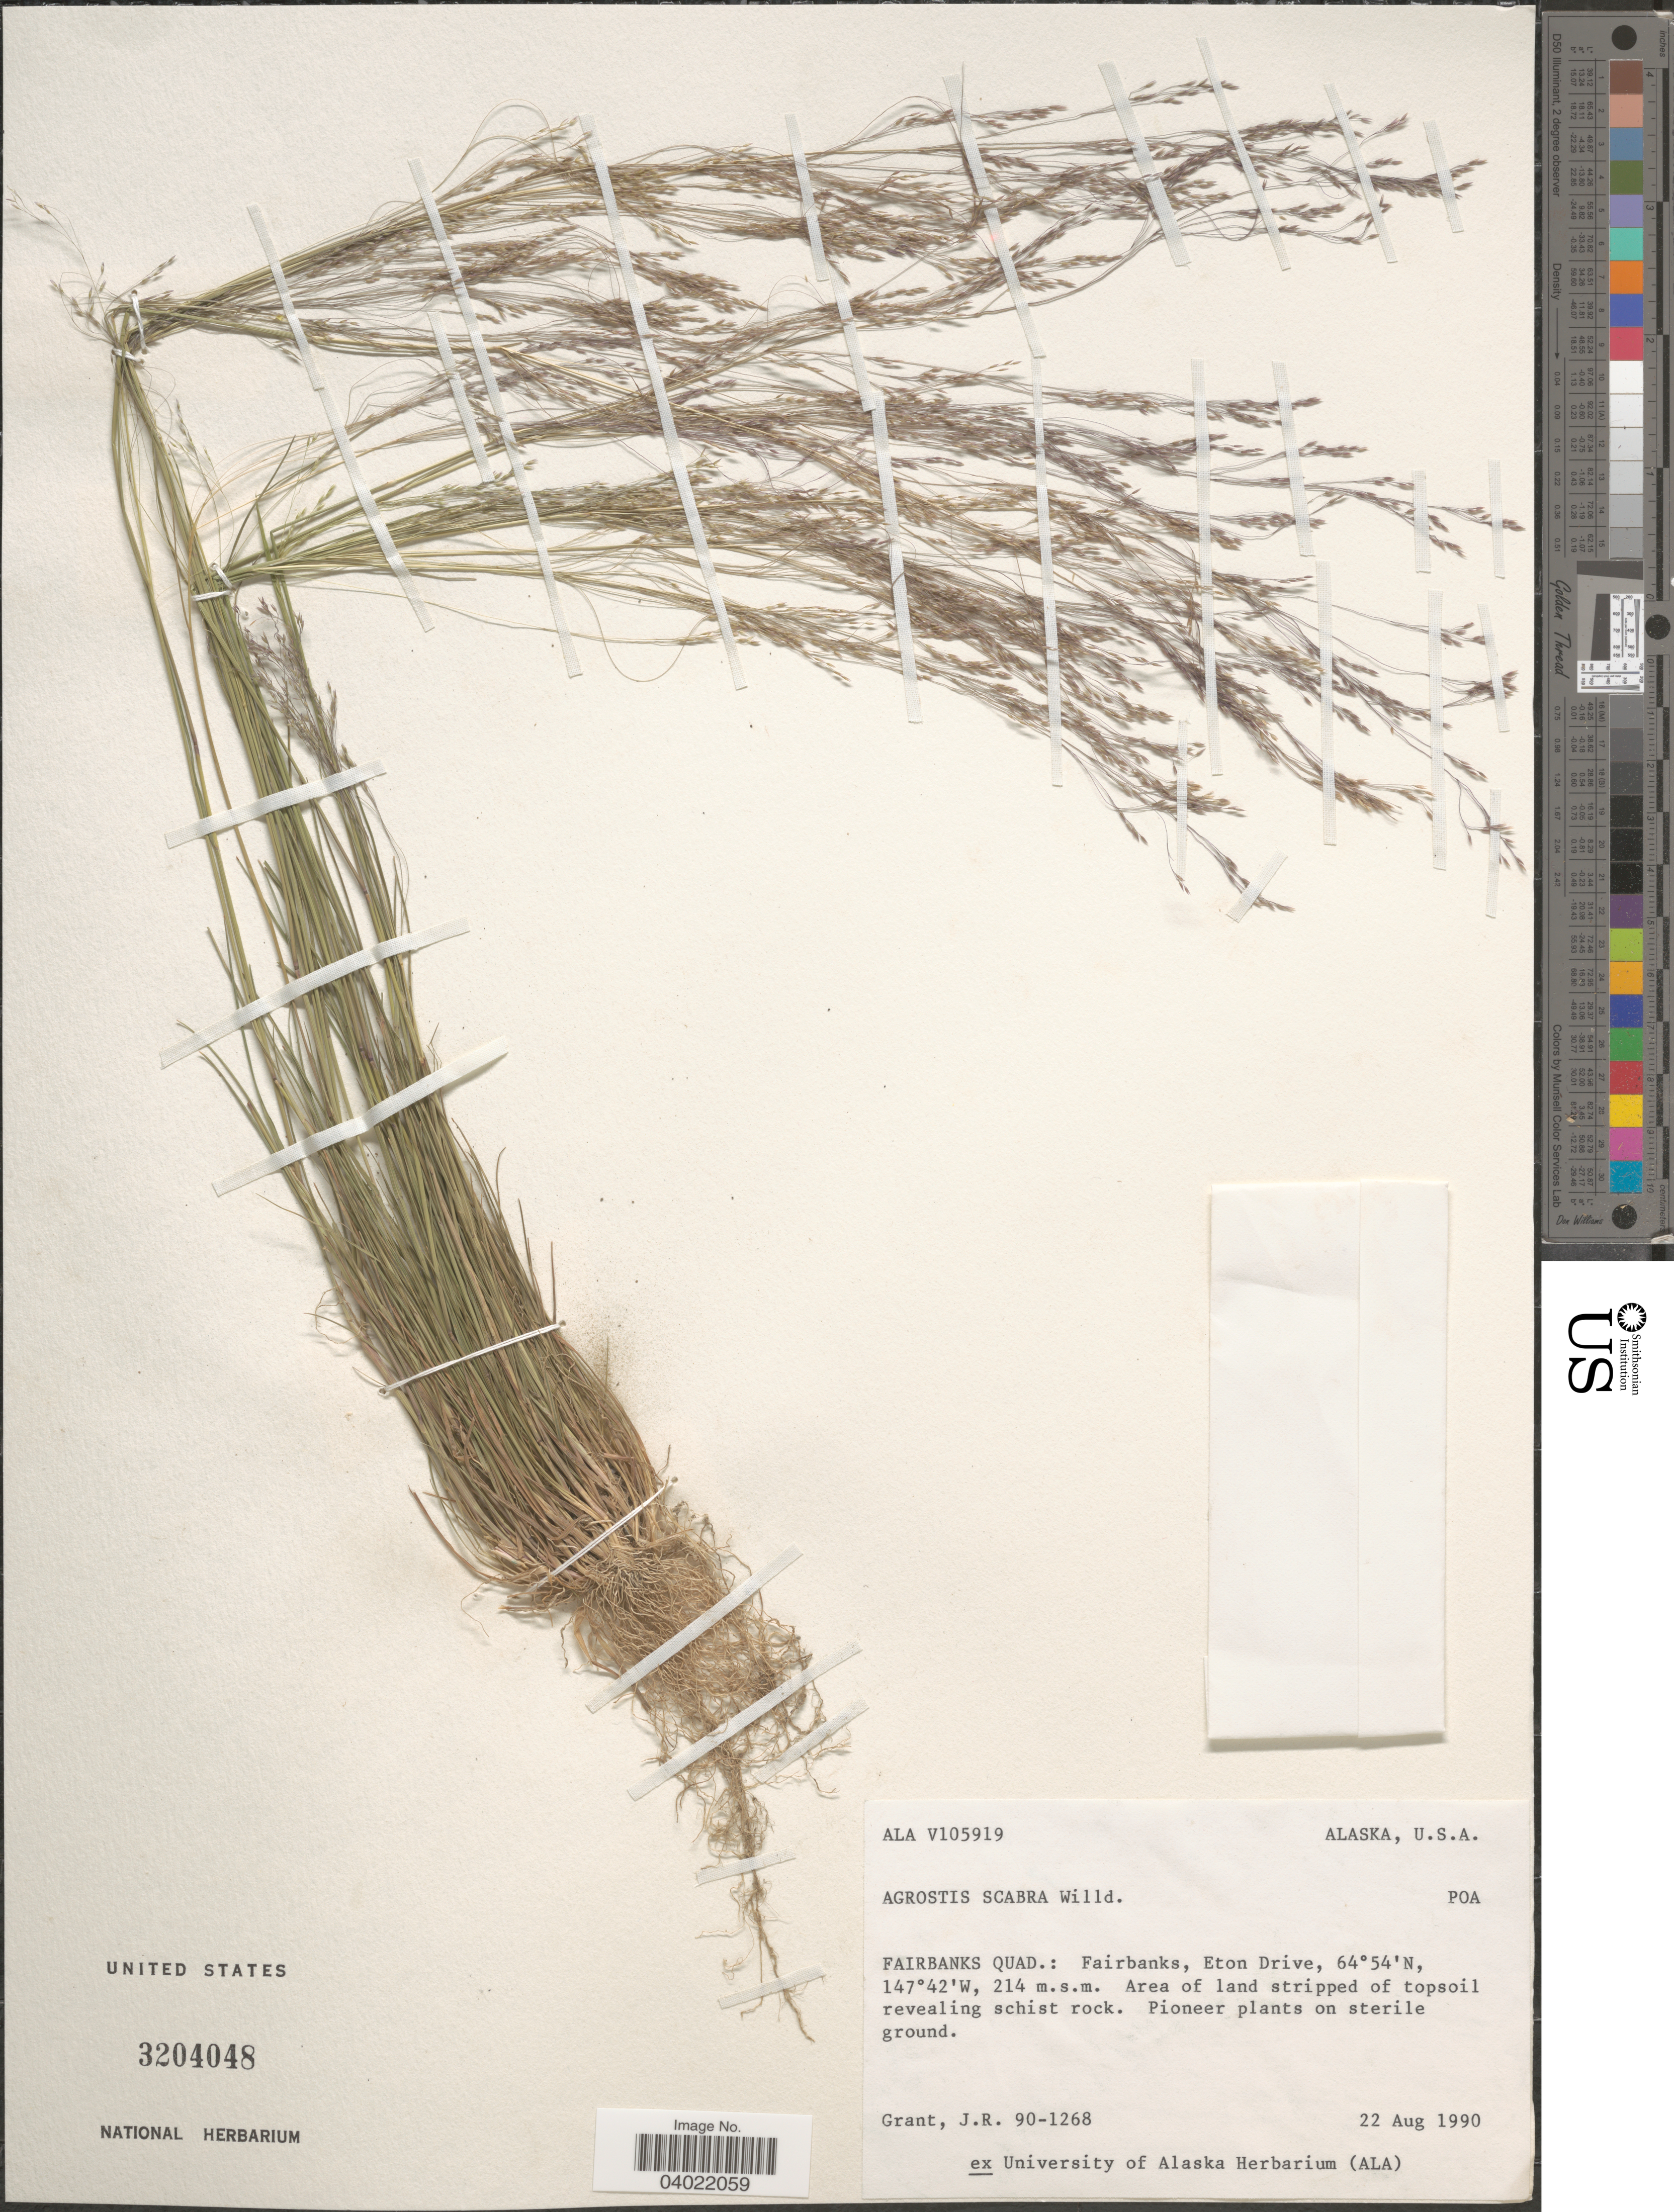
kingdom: Plantae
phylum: Tracheophyta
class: Liliopsida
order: Poales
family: Poaceae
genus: Agrostis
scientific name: Agrostis scabra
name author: Willd.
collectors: J. Grant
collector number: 90-1268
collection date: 1990-08-22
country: United States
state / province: Alaska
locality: Fairbanks Quad.: Fairbanks, Eton Drive.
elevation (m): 214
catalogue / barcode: US 3204048